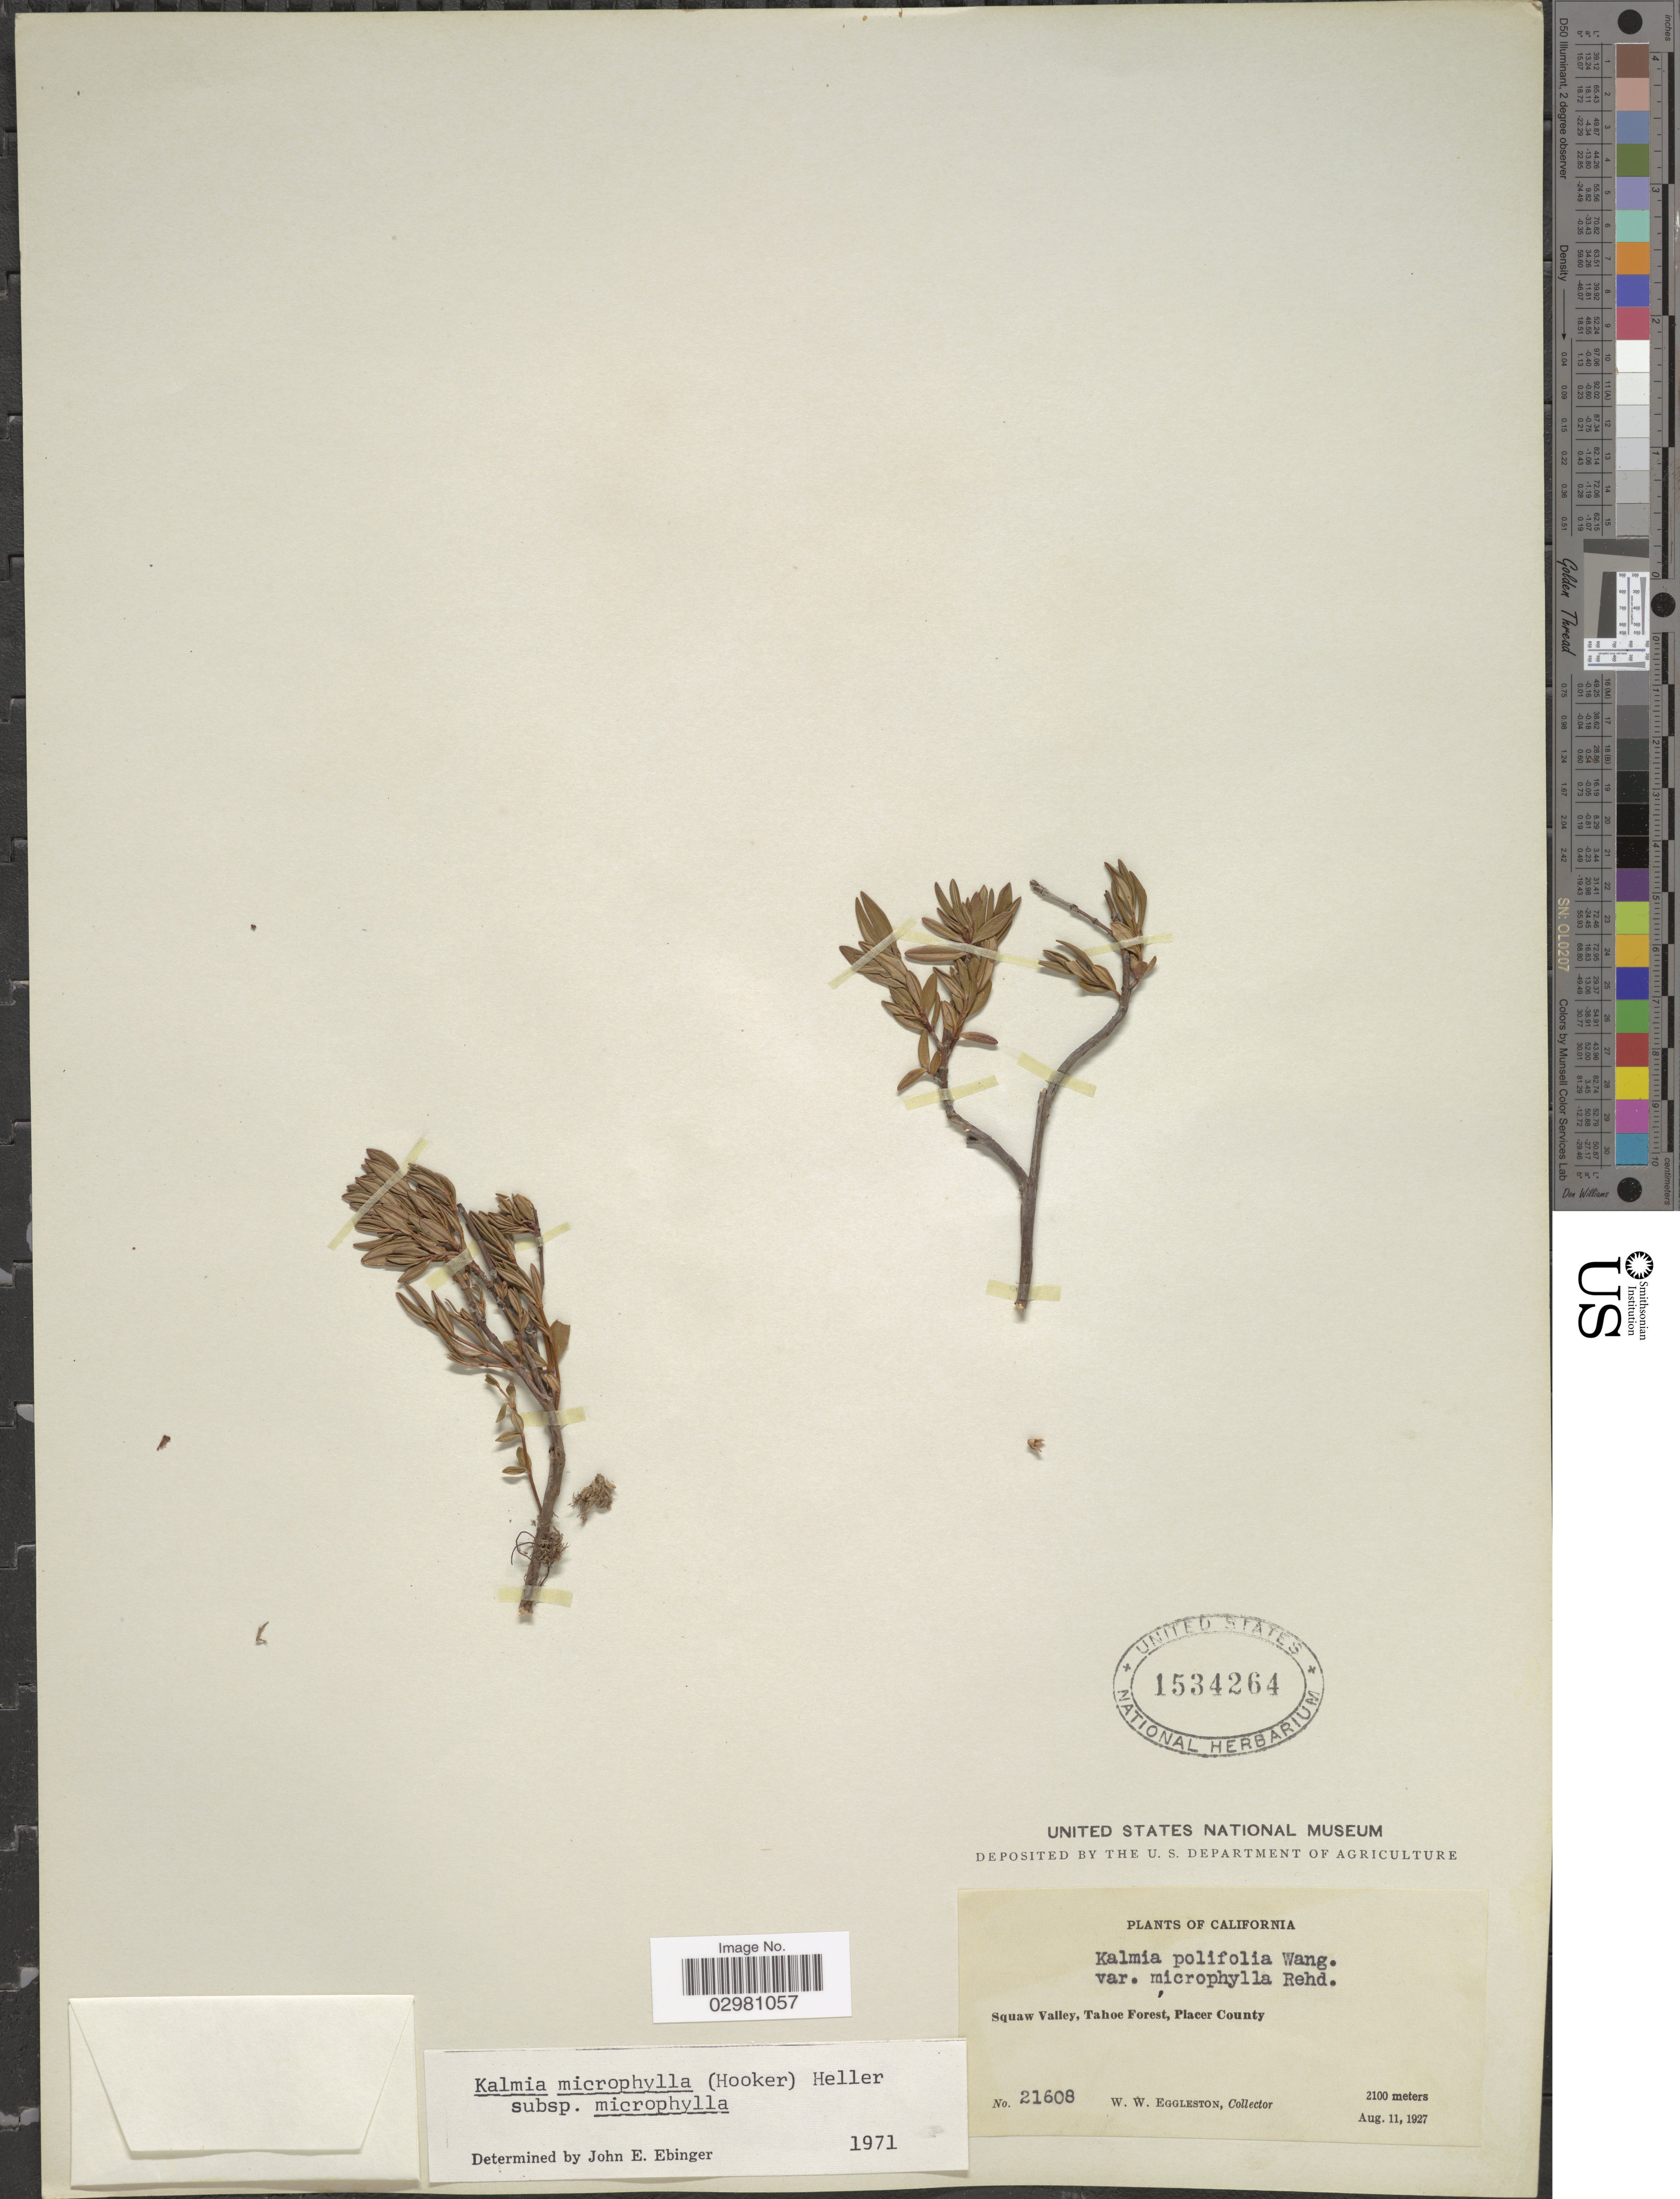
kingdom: Plantae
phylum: Tracheophyta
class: Magnoliopsida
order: Ericales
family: Ericaceae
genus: Kalmia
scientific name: Kalmia microphylla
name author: (Hook.) A. Heller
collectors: W. W. Eggleston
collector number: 21608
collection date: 1927-08-11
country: United States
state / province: California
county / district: Placer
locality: Squaw Valley, Tahoe Forest, Placer County.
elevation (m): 2100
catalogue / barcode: US 1534264